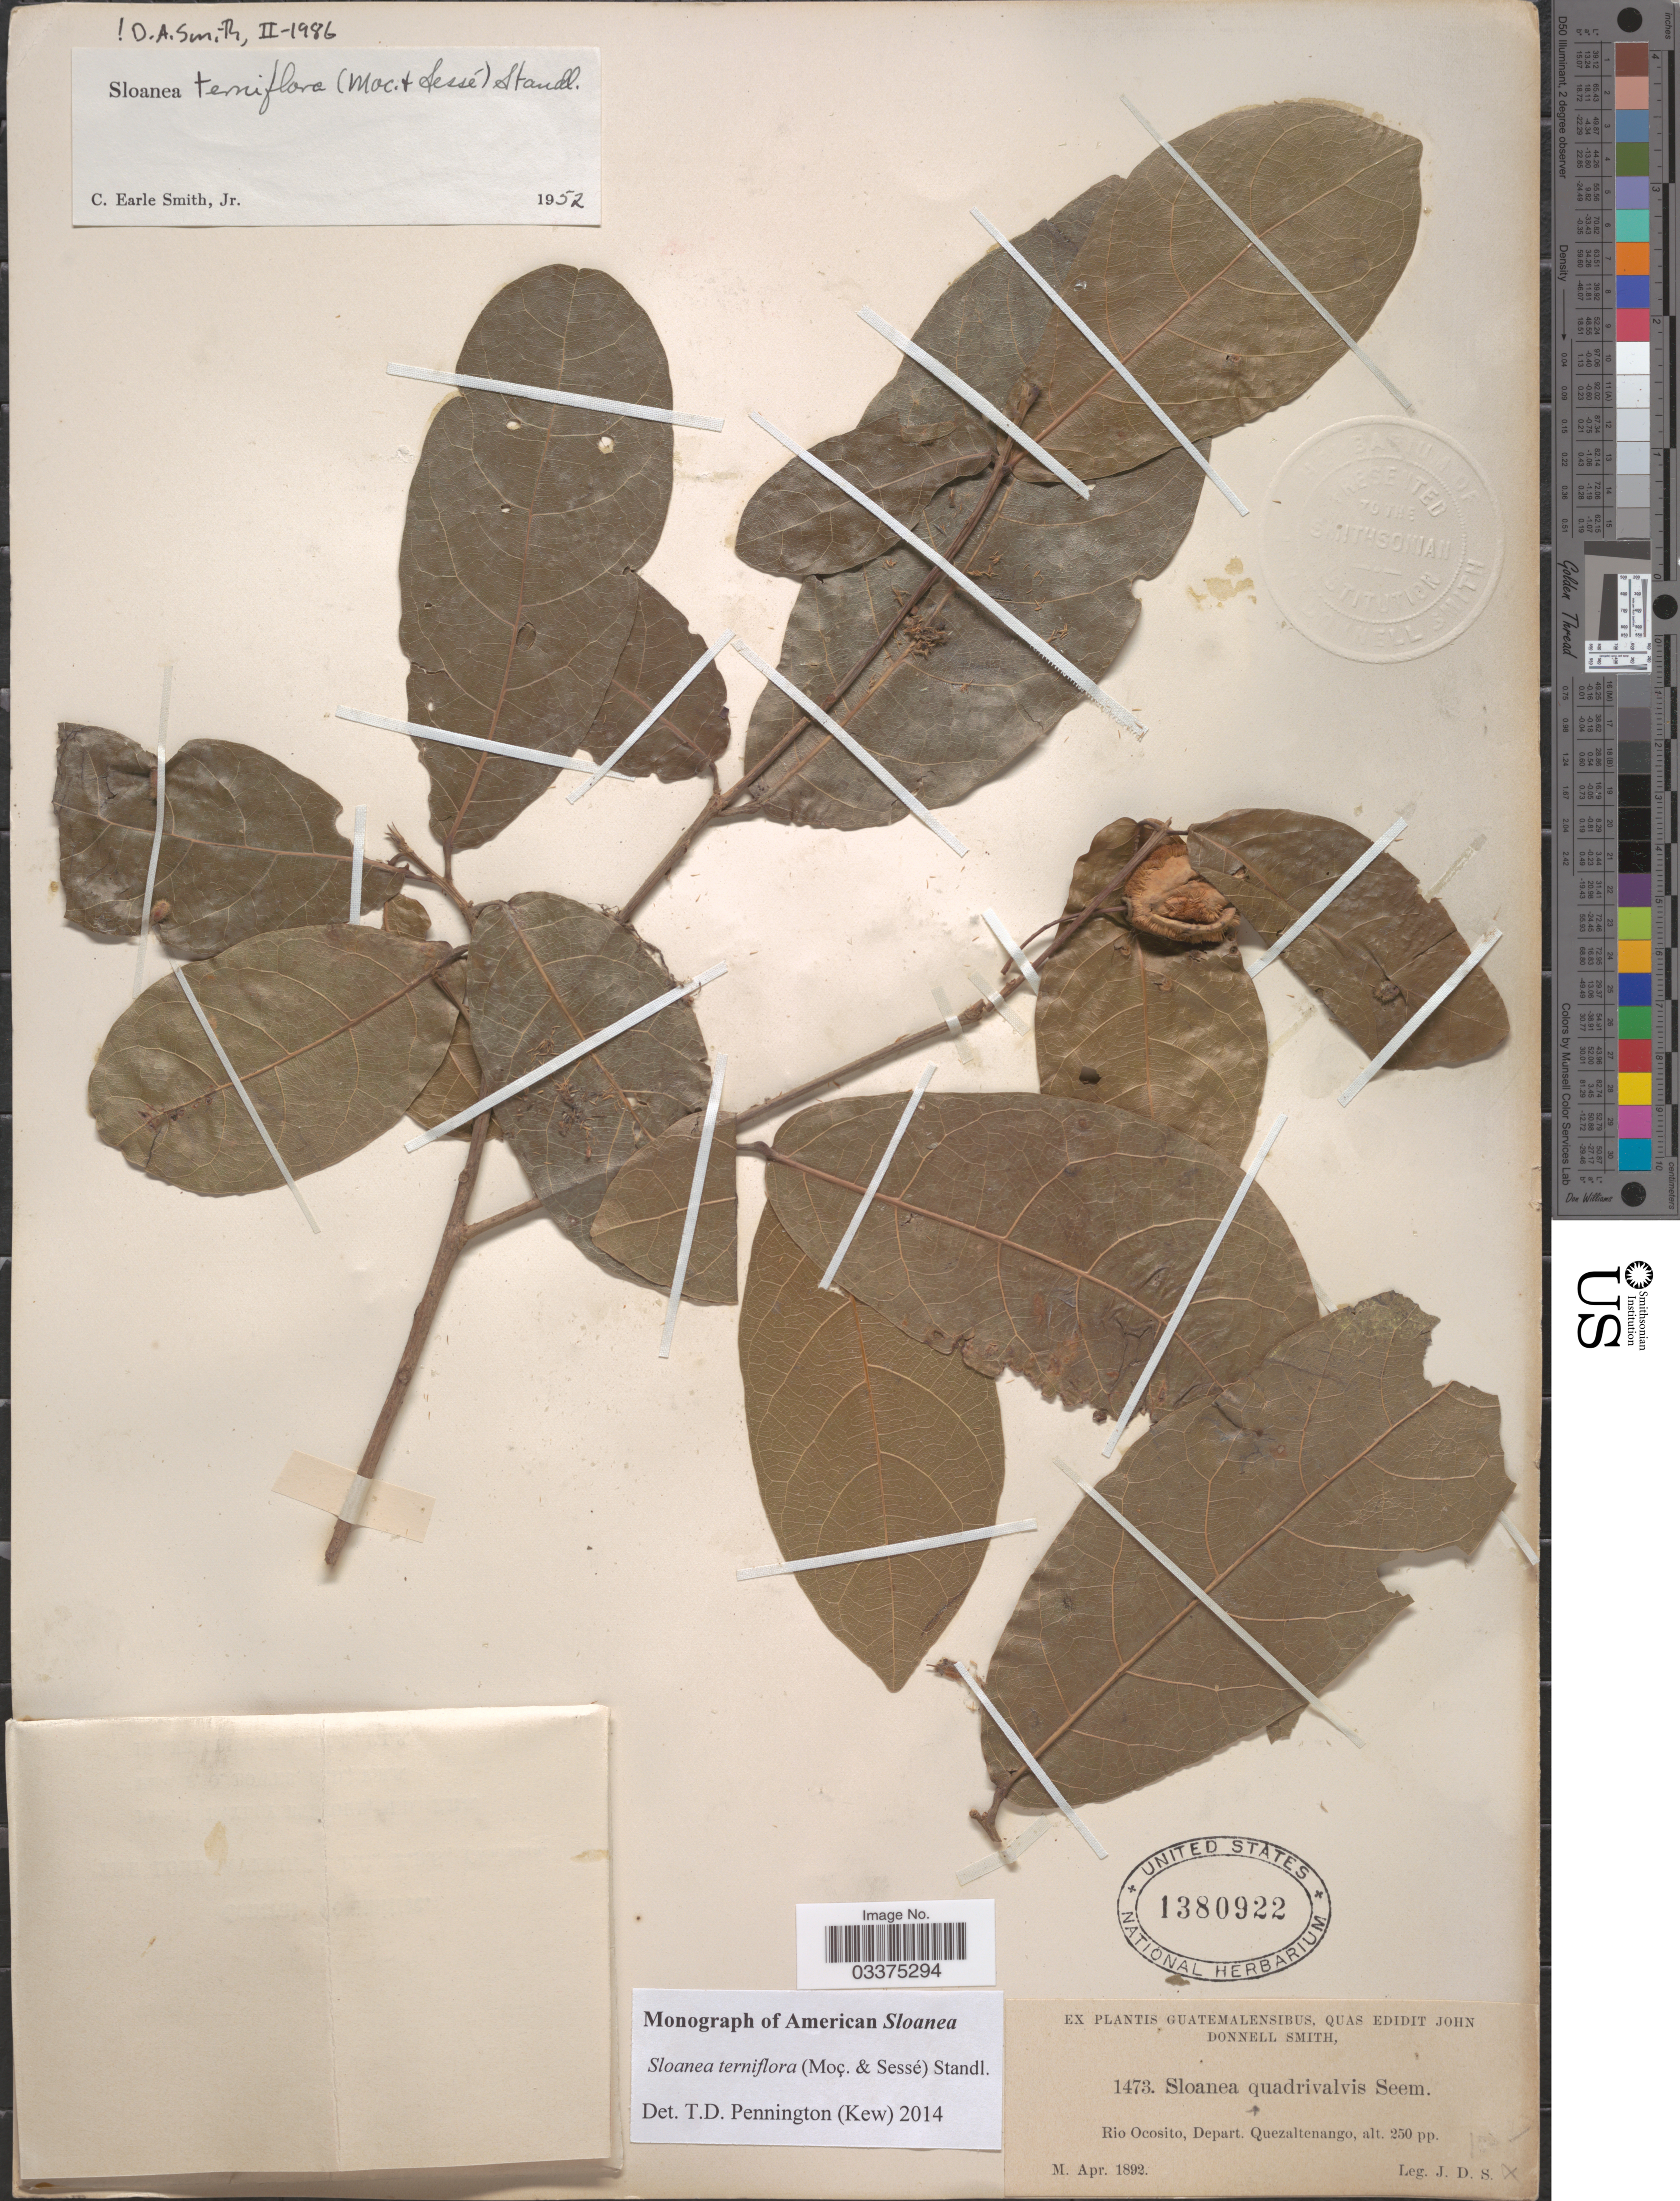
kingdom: Plantae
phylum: Tracheophyta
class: Magnoliopsida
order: Oxalidales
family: Elaeocarpaceae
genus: Sloanea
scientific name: Sloanea terniflora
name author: (Moc. & Sessé ex DC.) Standl.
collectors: J. Donnell Smith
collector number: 1473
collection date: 1892-04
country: Guatemala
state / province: Quetzaltenango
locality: Rio Ocosito, Depart. Quezaltenango.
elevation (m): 76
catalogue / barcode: US 1380922